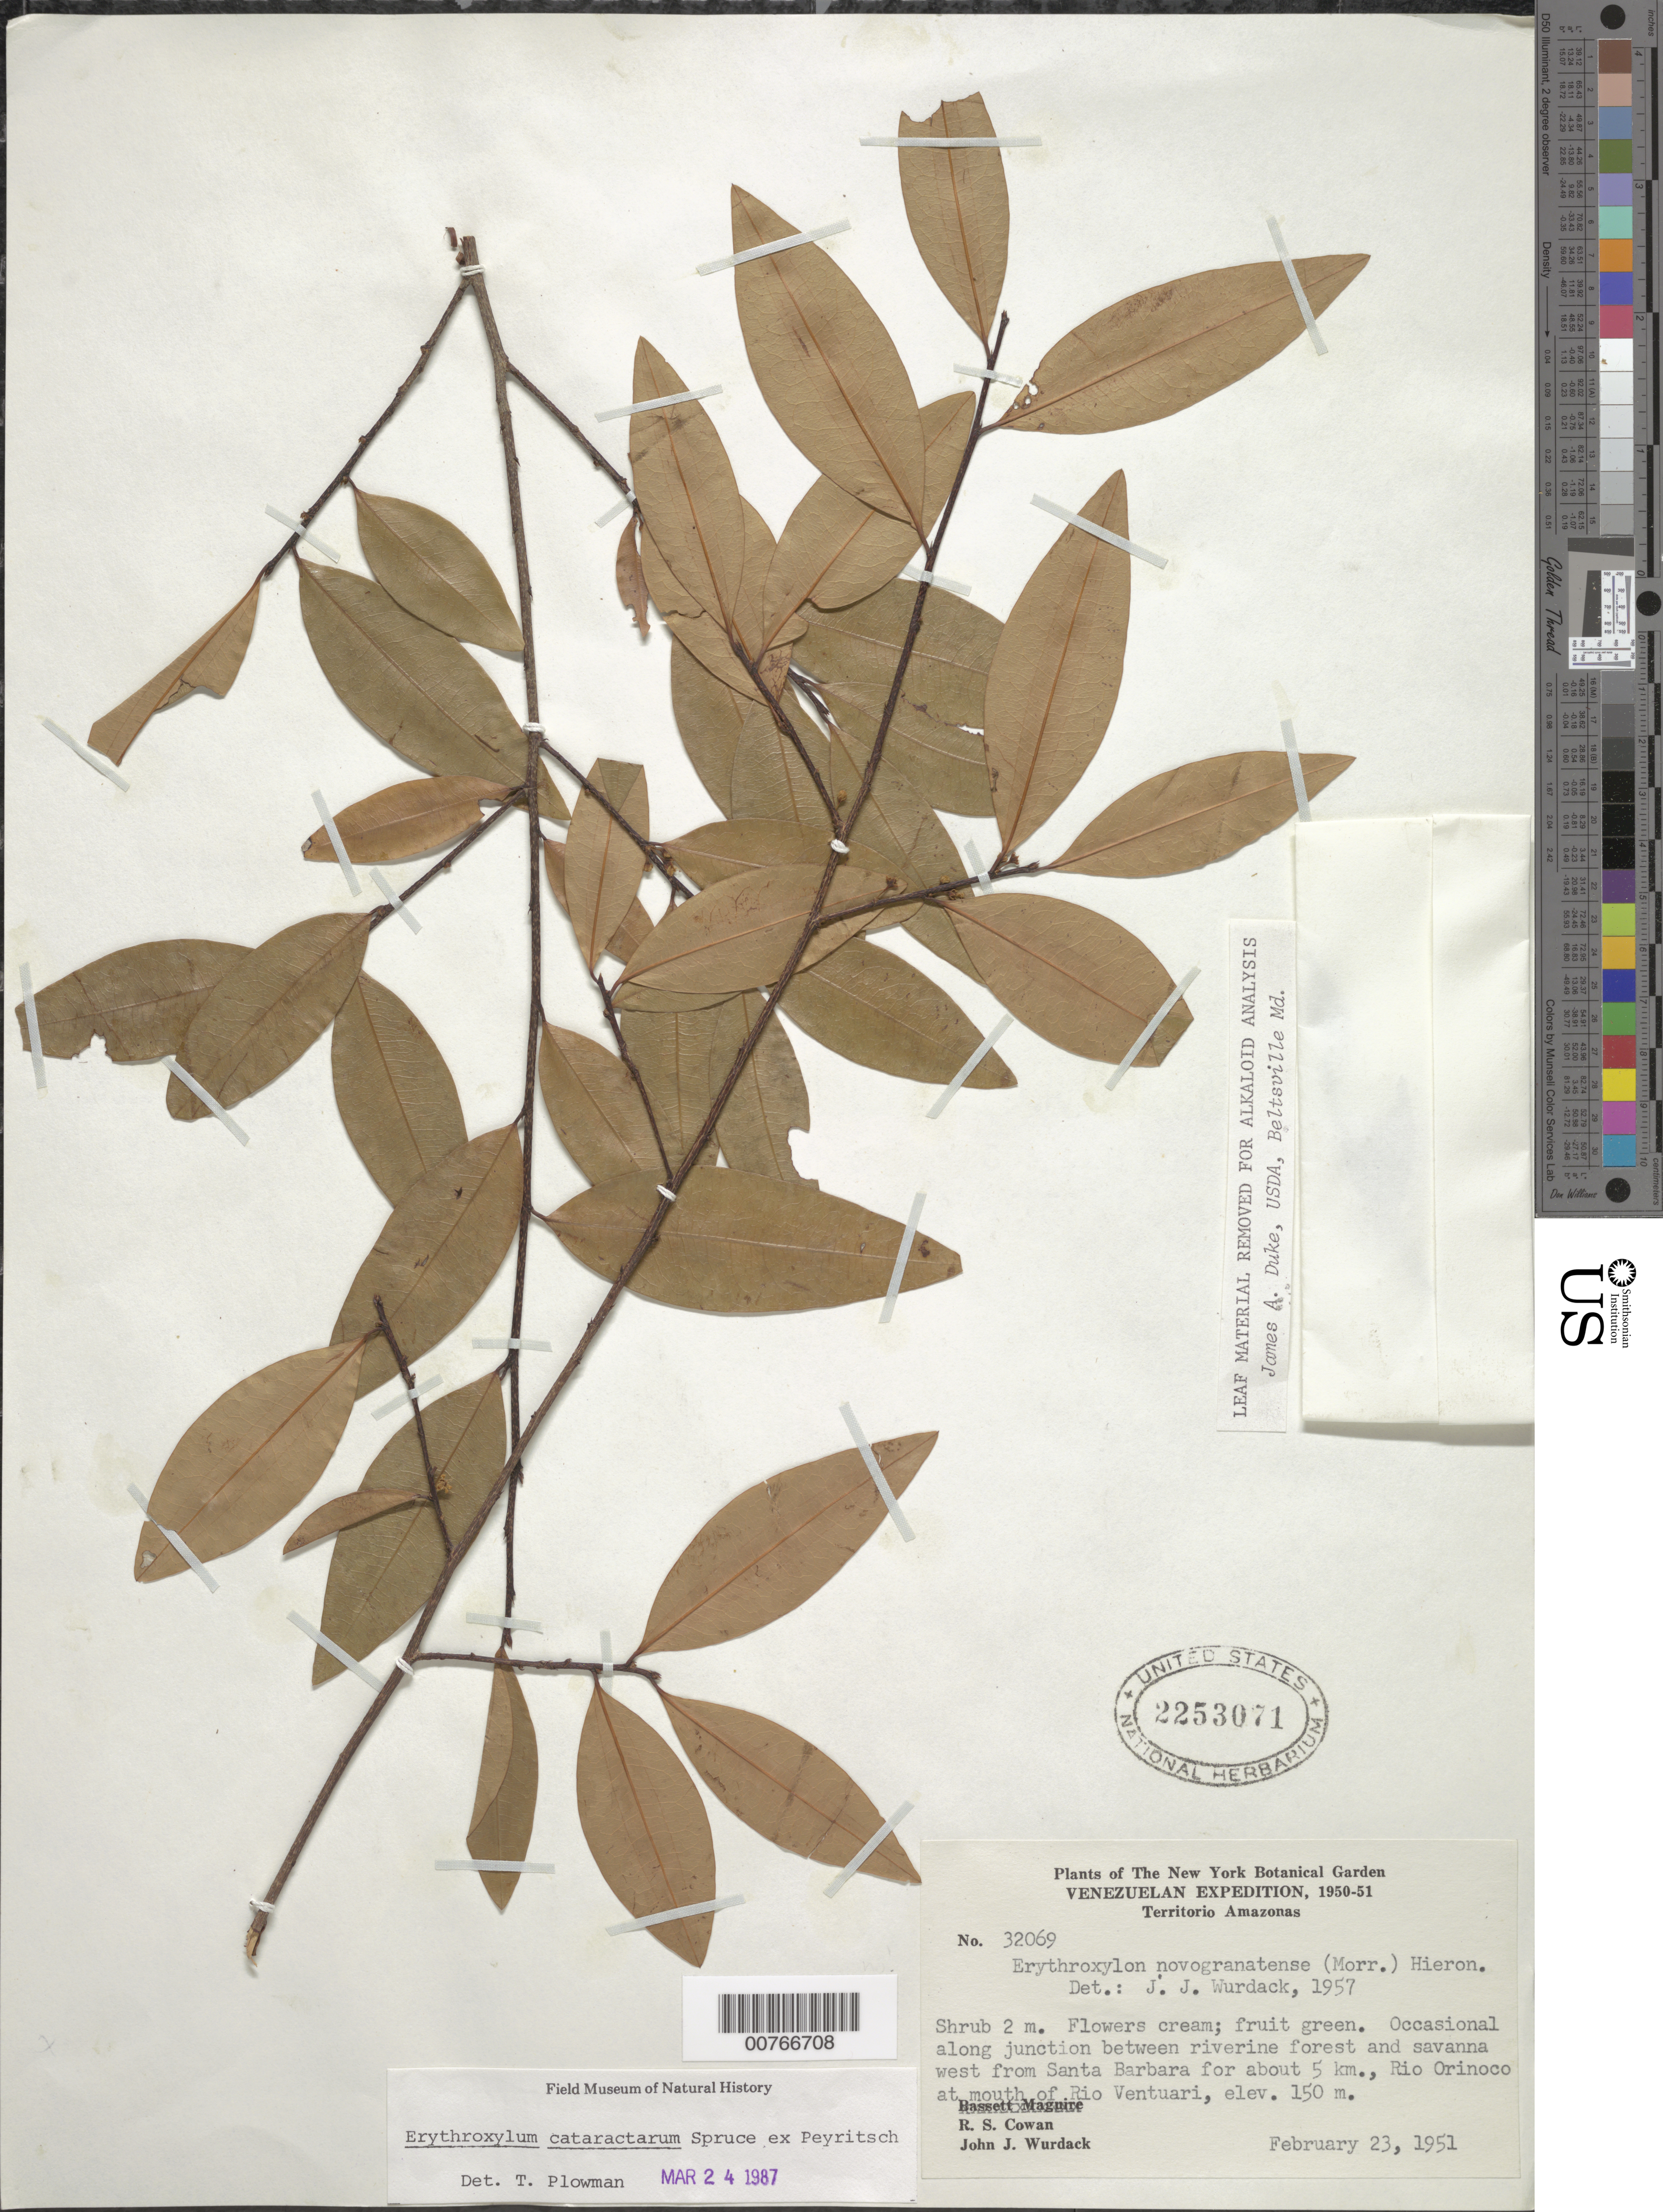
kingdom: Plantae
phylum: Tracheophyta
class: Magnoliopsida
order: Malpighiales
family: Erythroxylaceae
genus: Erythroxylum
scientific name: Erythroxylum cataractarum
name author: Spruce ex Peyr.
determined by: Plowman, Timothy C.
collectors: R. S. Cowan & J. J. Wurdack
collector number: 32069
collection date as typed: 23-Feb-51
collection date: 1951-02-23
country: Venezuela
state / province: Amazonas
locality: Santa Barbara , 5 km W of, at junction of Río Orinoco and Río Ventuari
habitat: Along junction between riverine forest and savanna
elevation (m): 150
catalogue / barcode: US 2253071